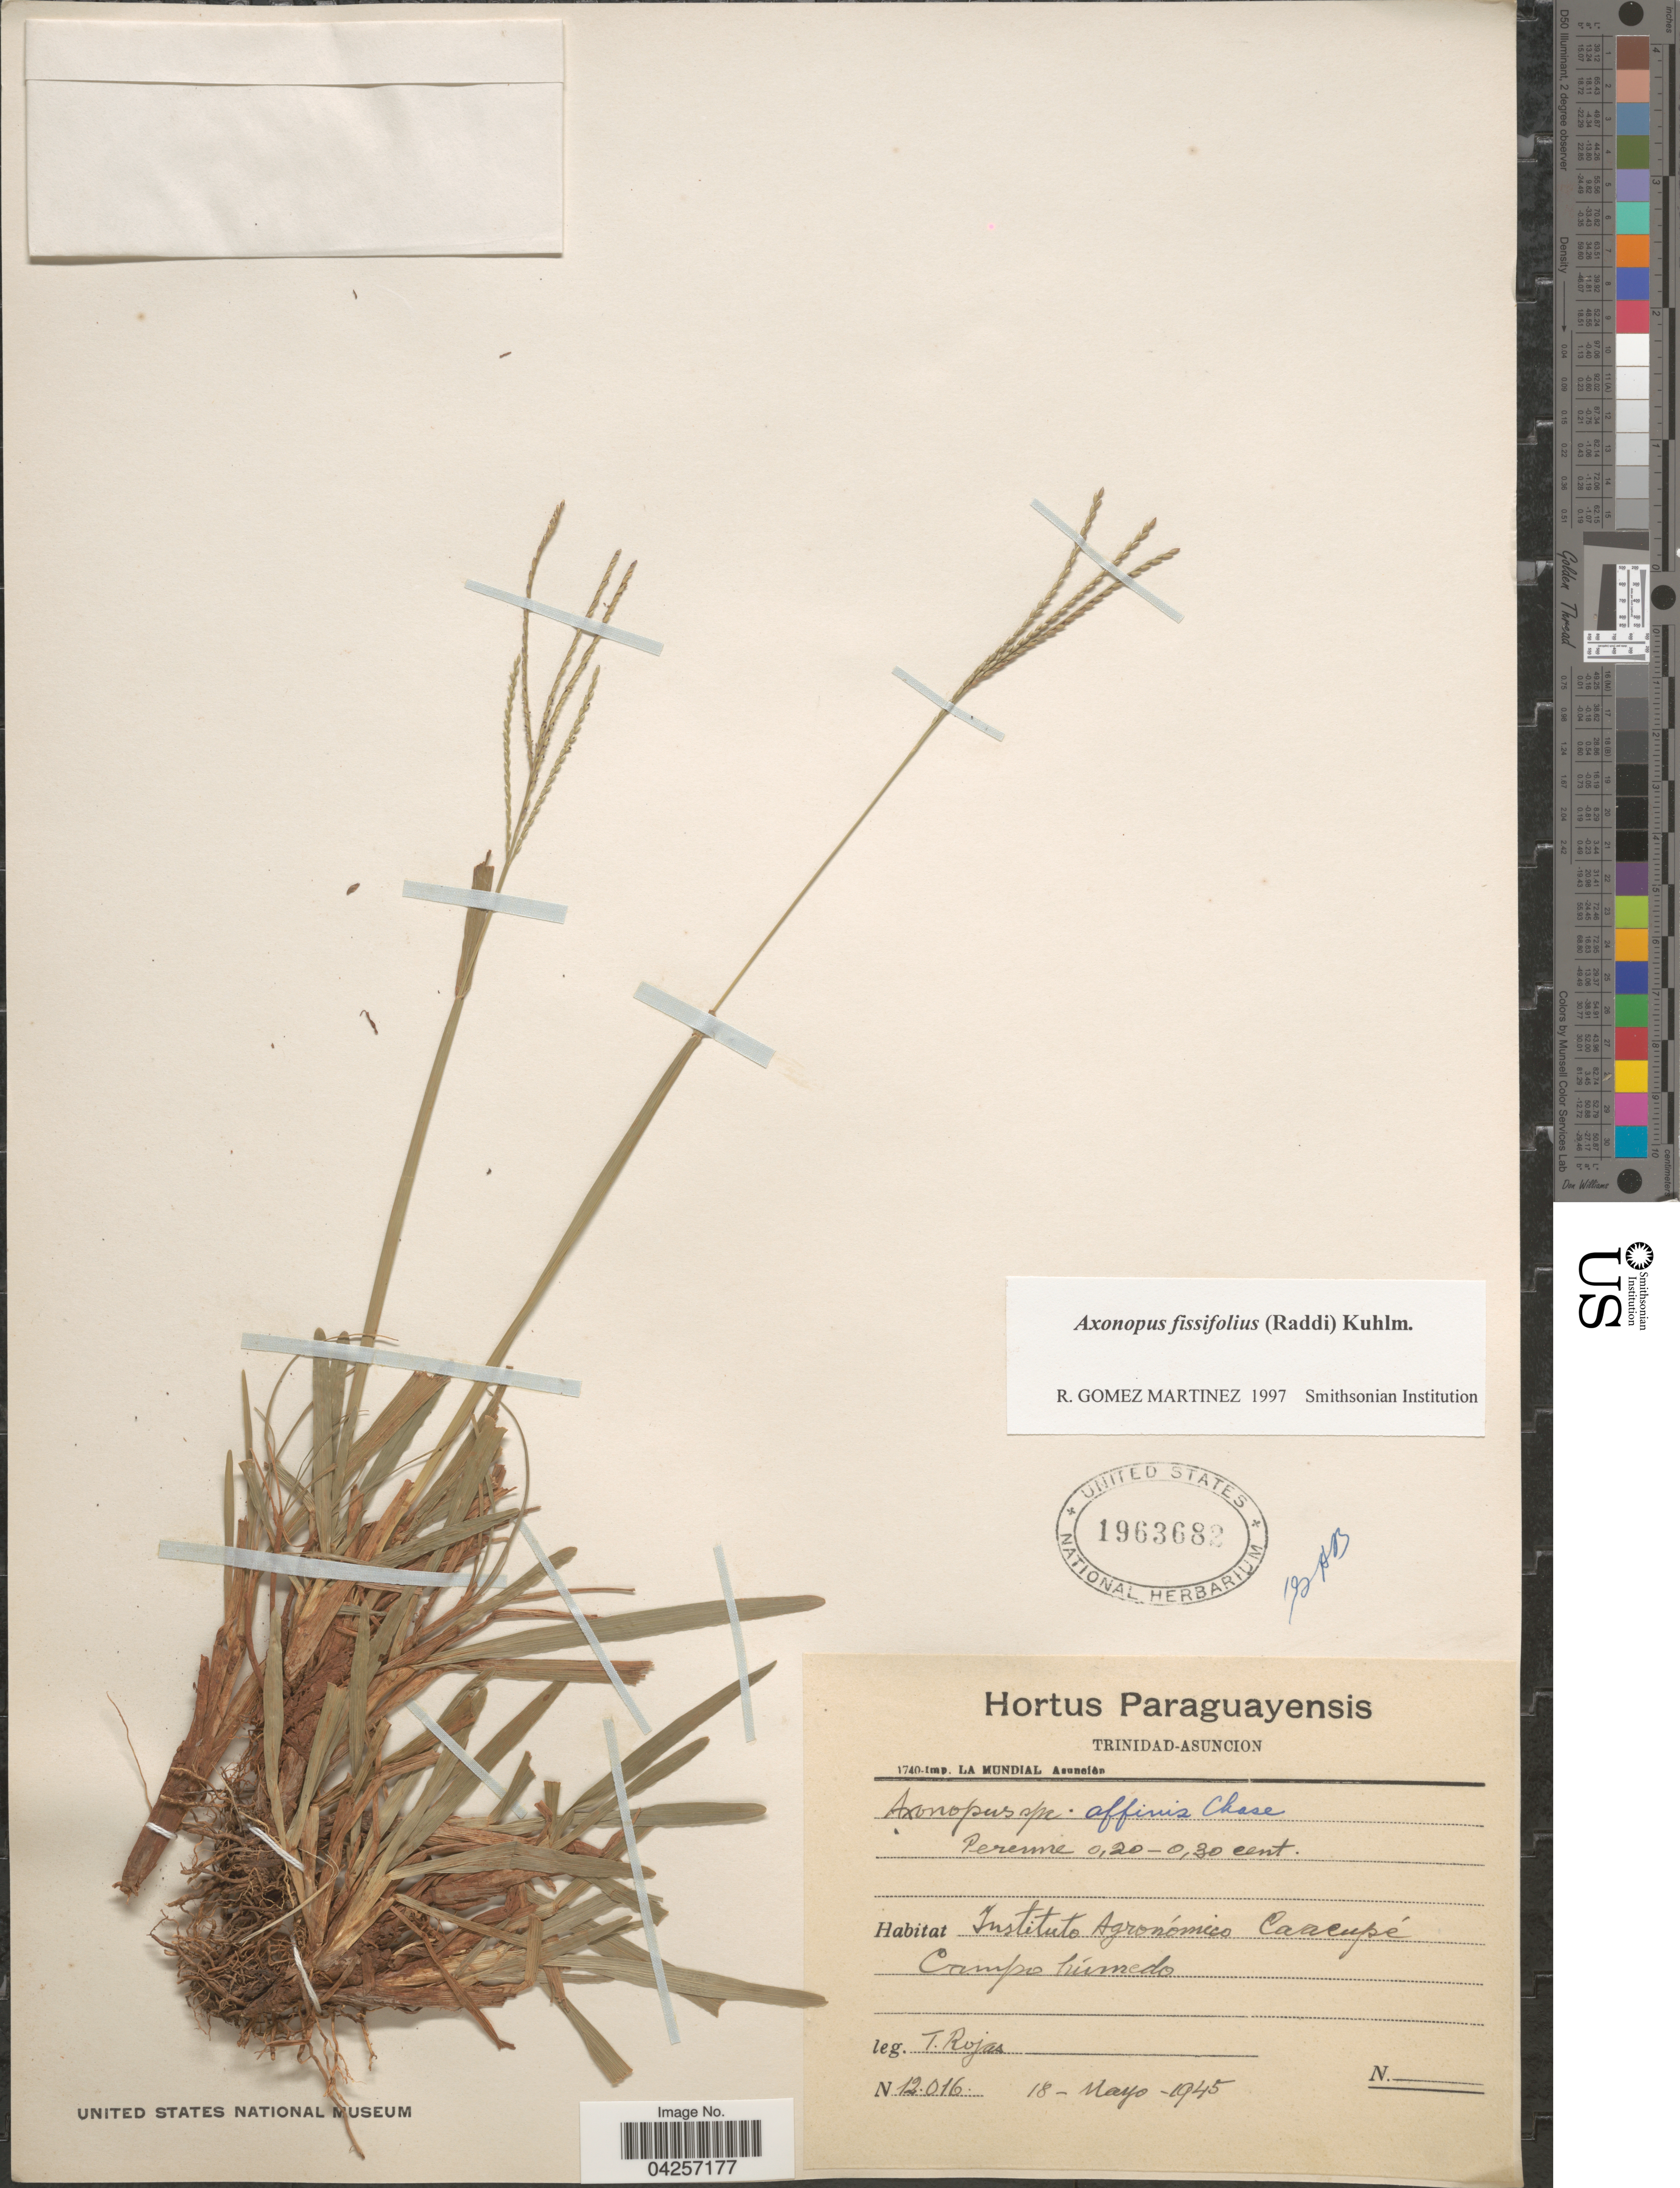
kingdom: Plantae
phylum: Tracheophyta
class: Liliopsida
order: Poales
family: Poaceae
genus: Axonopus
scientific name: Axonopus fissifolius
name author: (Raddi) Kuhlm.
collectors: T. Rojas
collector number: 12016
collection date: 1945-05-18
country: Paraguay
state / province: Asuncion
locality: Instituto Agronómico Caacupé.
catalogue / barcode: US 1963682